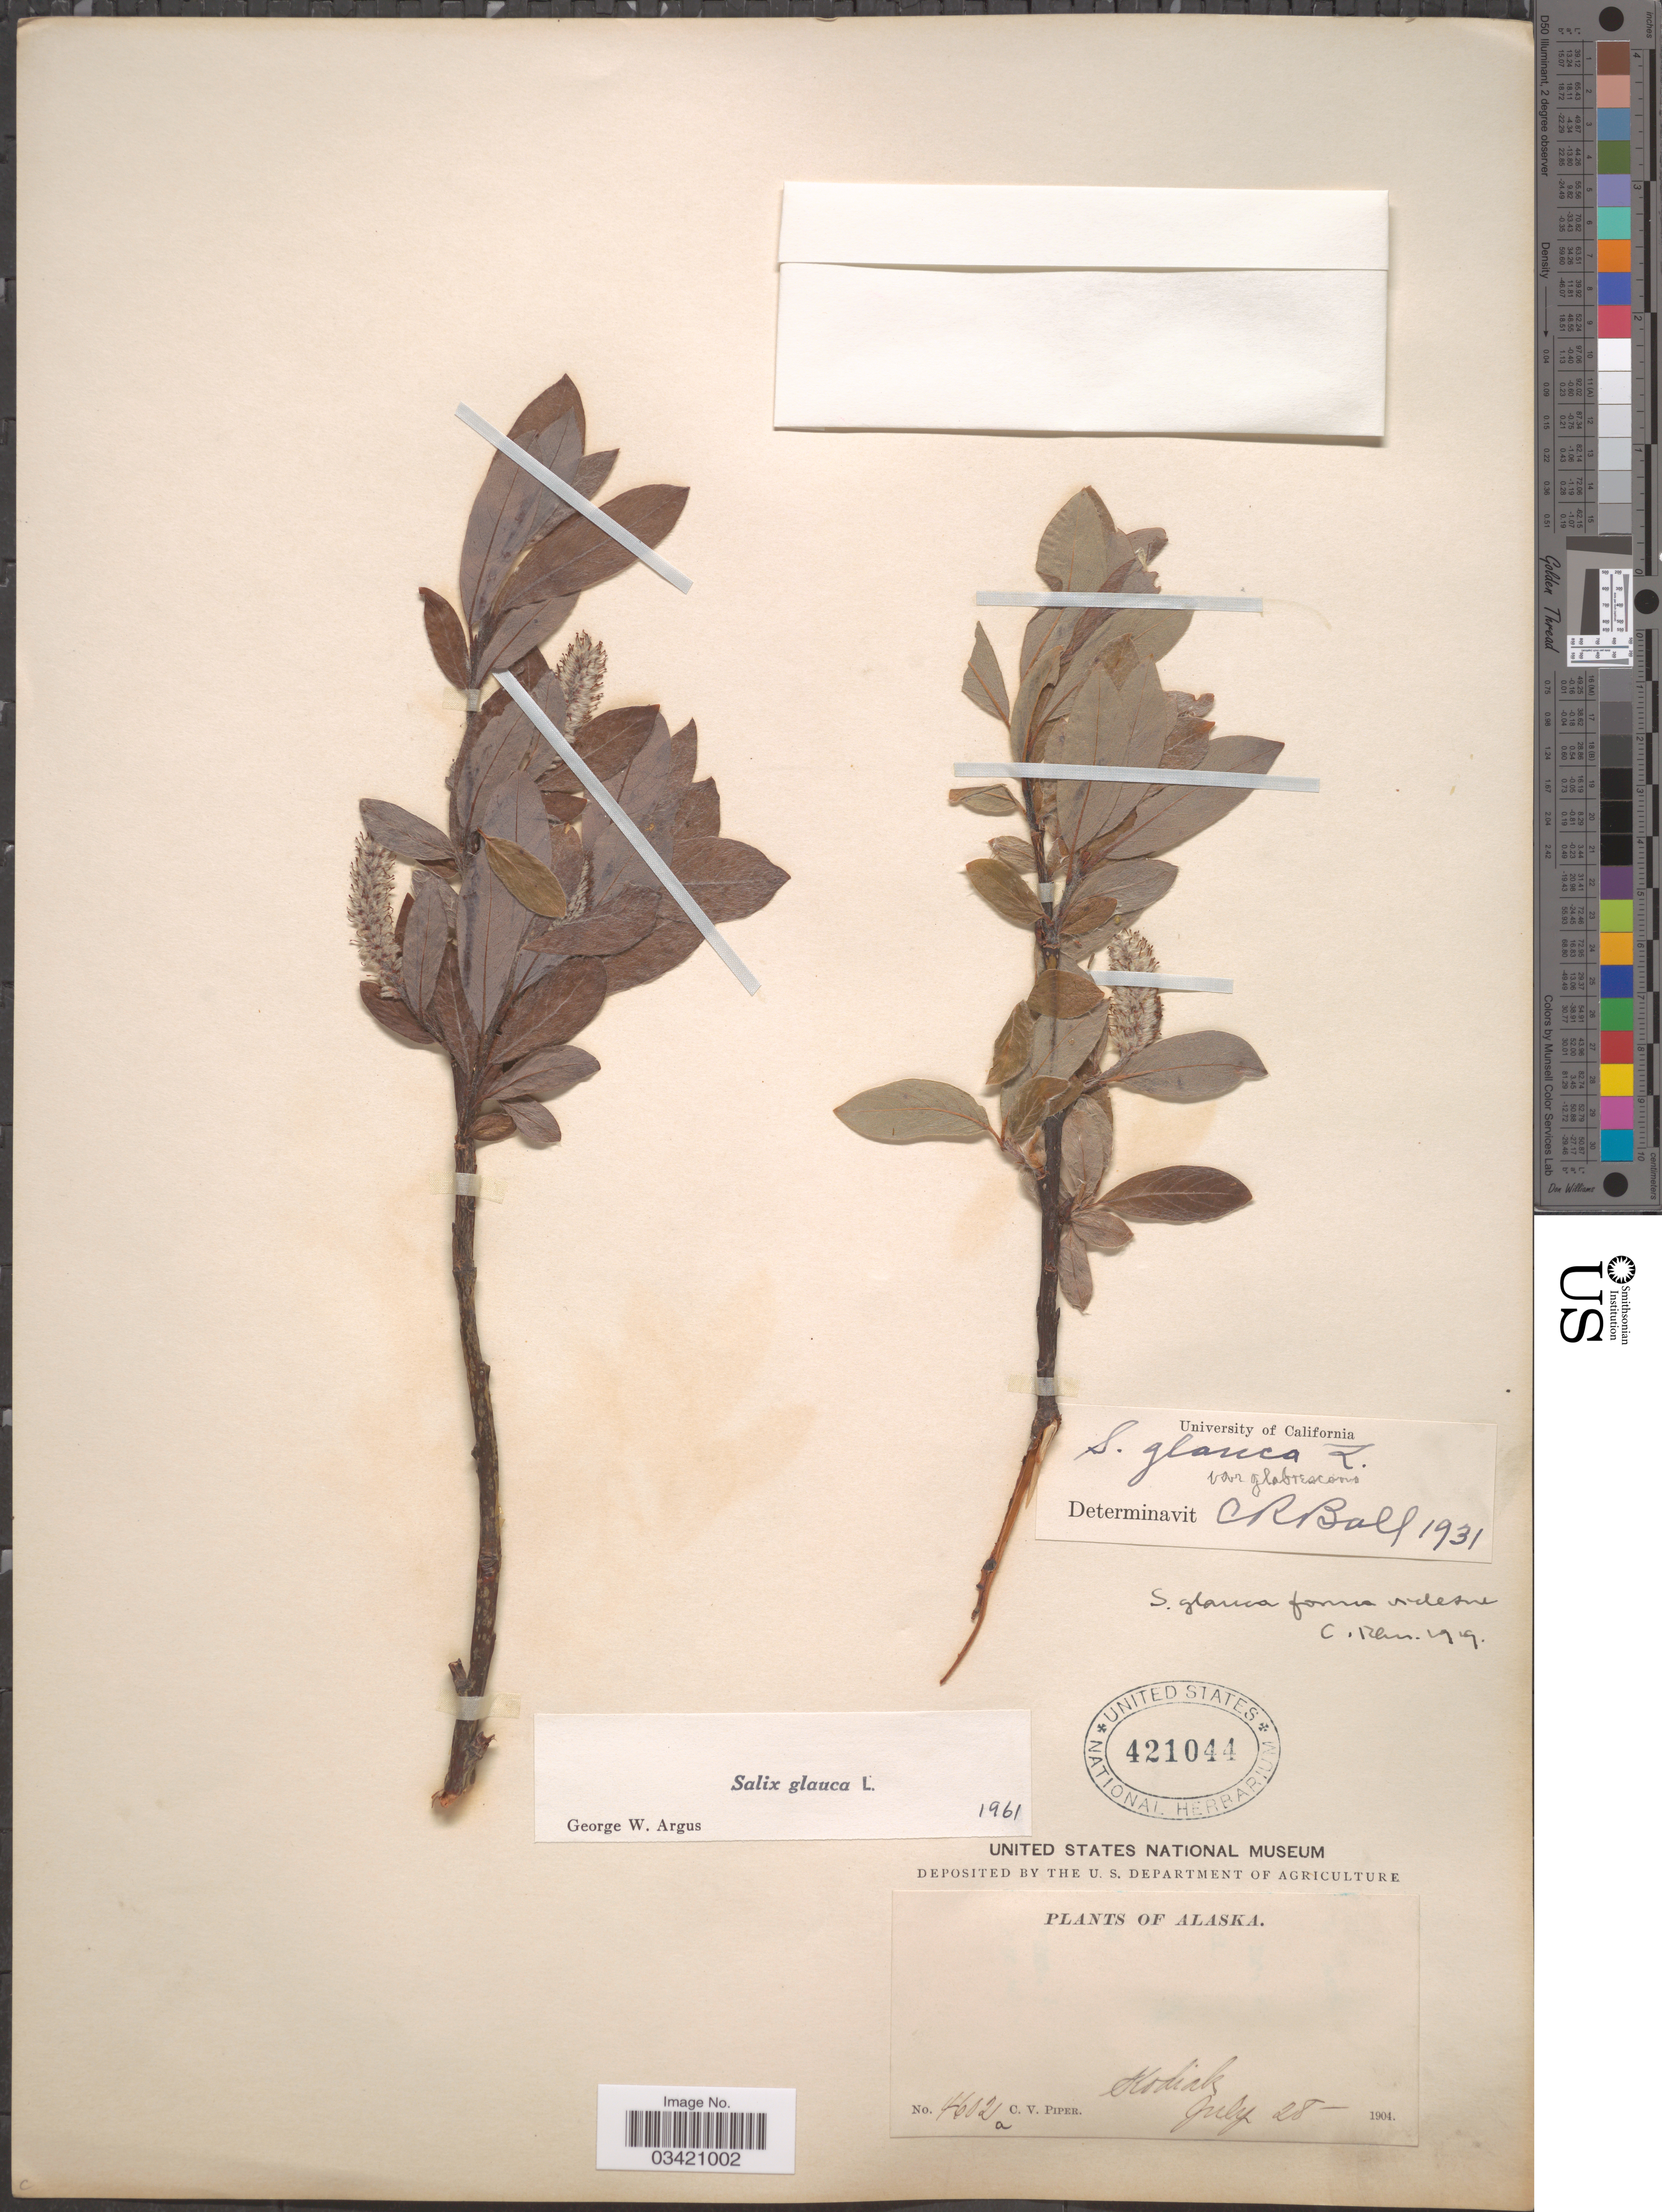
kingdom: Plantae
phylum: Tracheophyta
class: Magnoliopsida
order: Malpighiales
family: Salicaceae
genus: Salix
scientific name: Salix glauca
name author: L.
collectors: C. V. Piper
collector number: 4602a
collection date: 1904-07-28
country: United States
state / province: Alaska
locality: Kodiak.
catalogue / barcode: US 421044